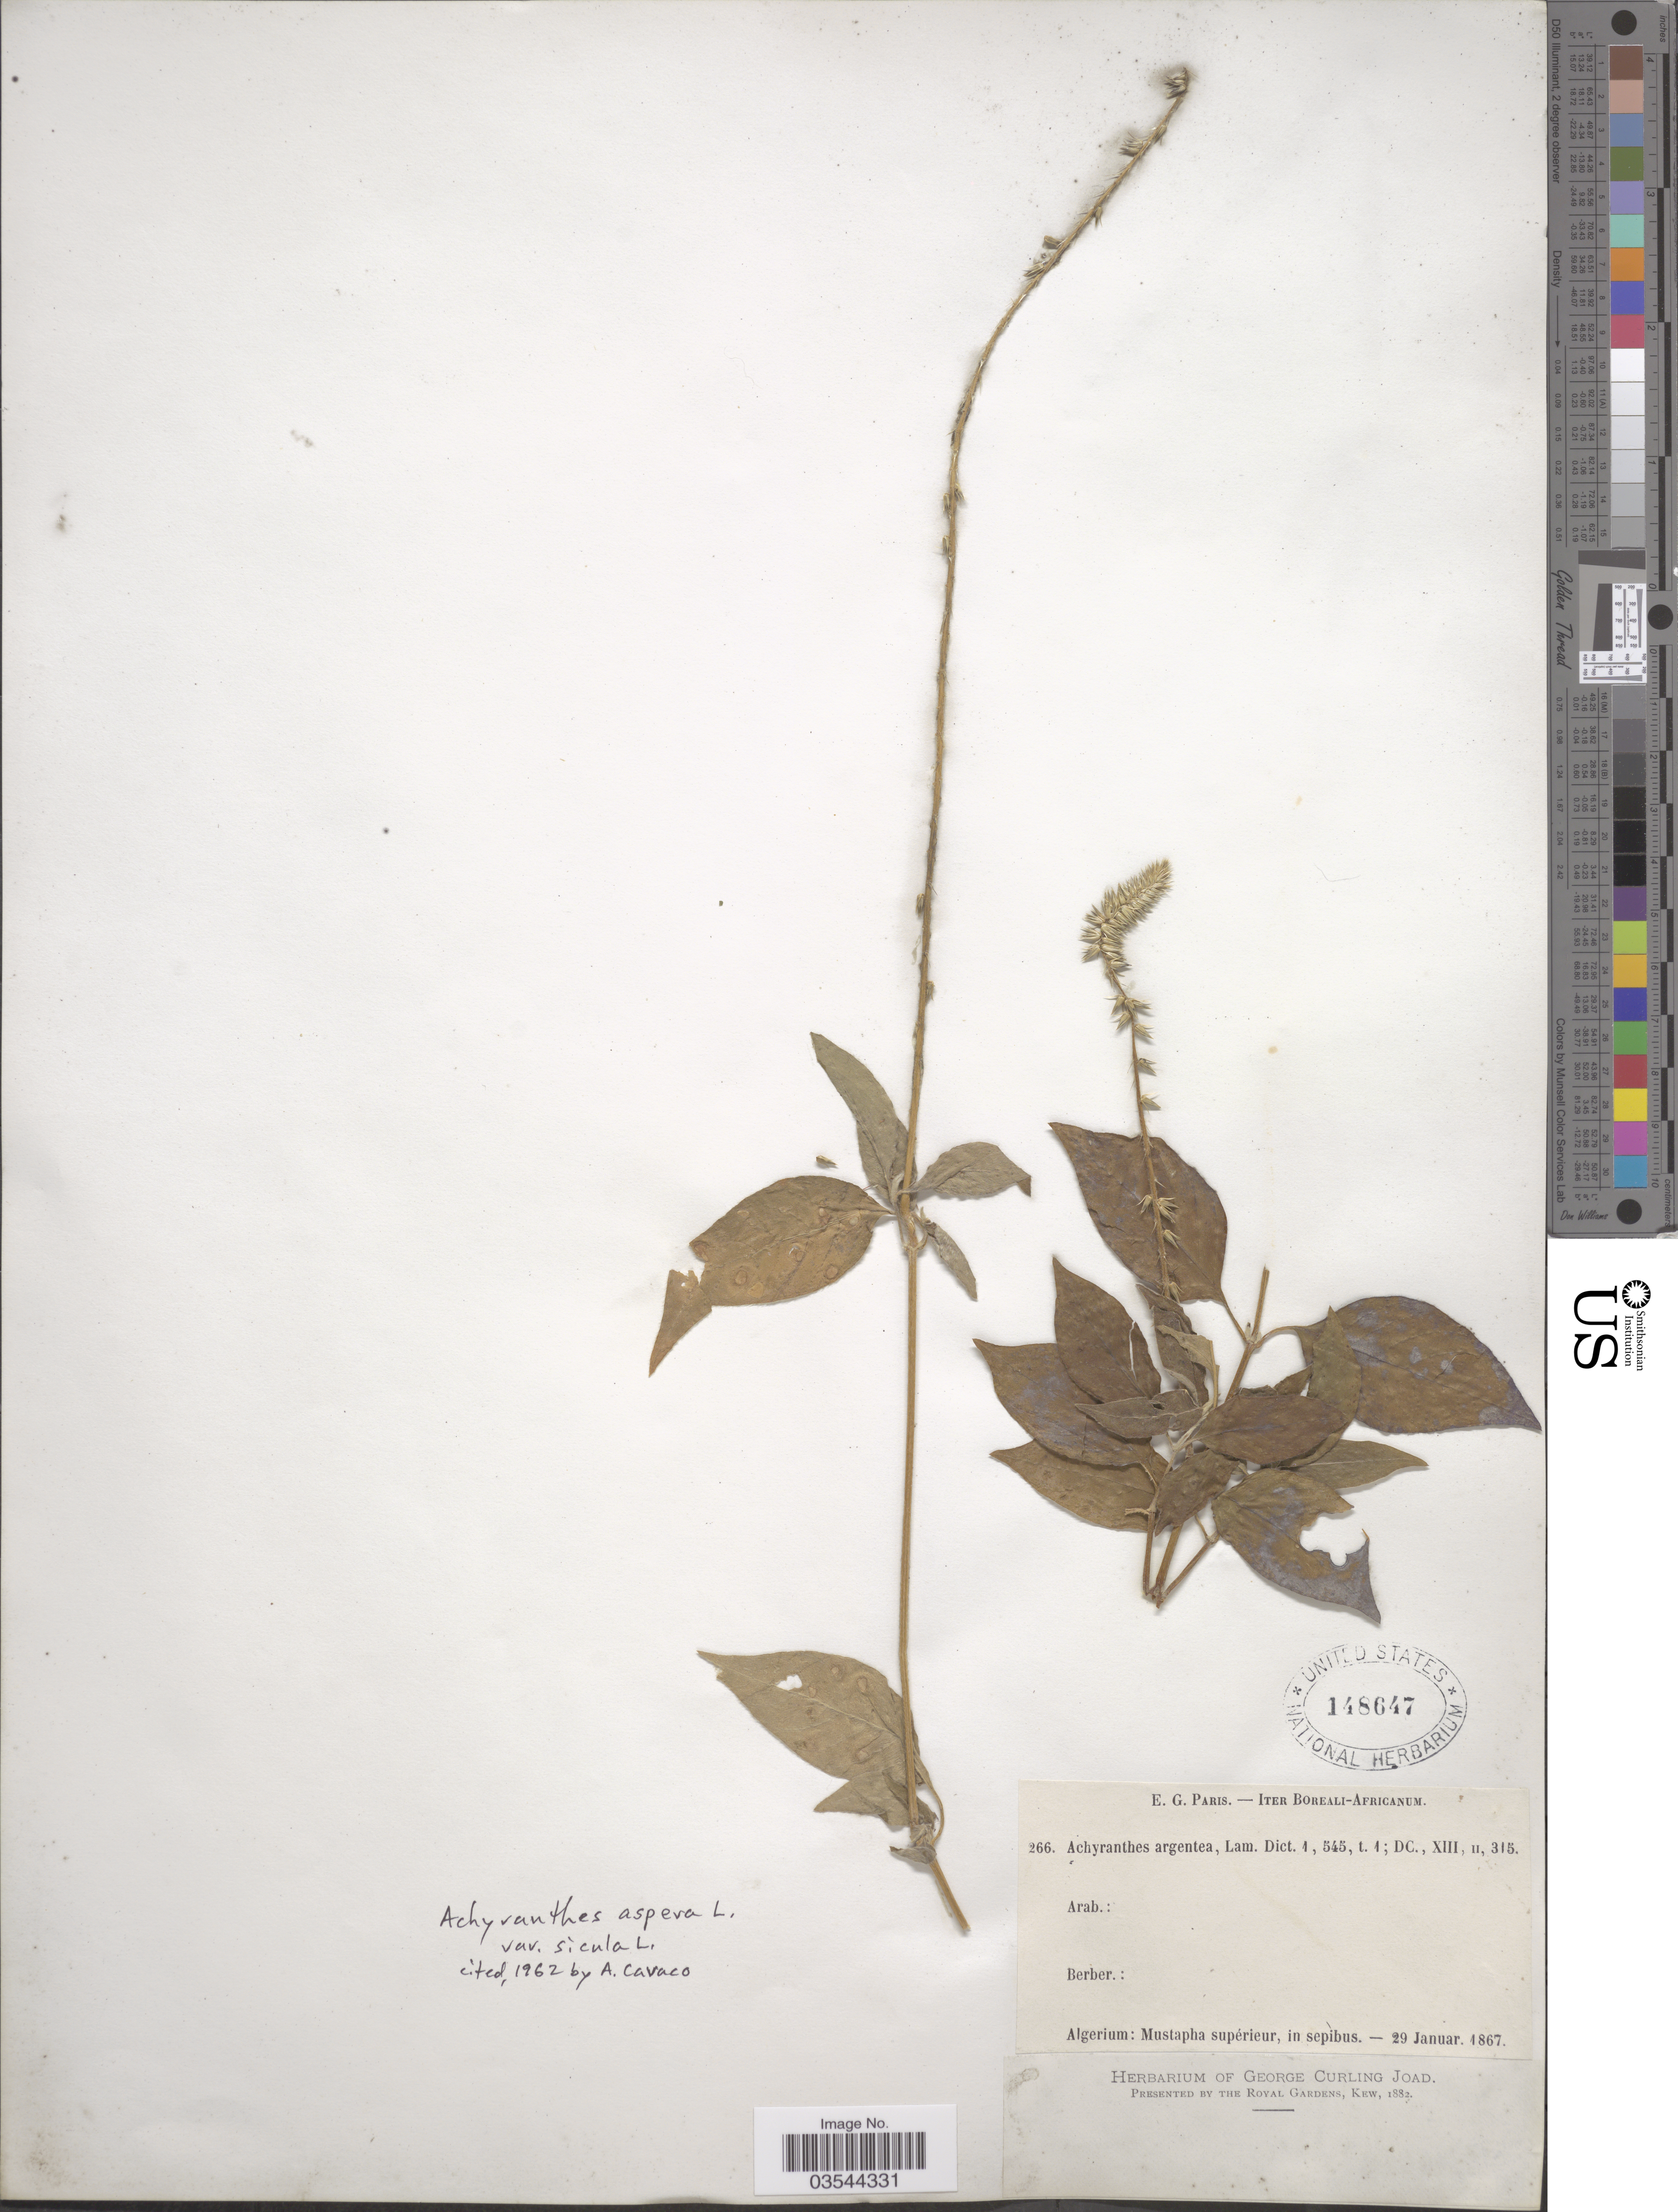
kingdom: Plantae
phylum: Tracheophyta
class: Magnoliopsida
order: Caryophyllales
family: Amaranthaceae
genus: Achyranthes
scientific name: Achyranthes aspera var. sicula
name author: L.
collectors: Paris, E.G.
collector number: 266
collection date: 1867-01-29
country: Algeria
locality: Iter Boreali Africanum. Algerium: Mustapha supérieur, in sepìbus.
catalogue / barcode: US 148647